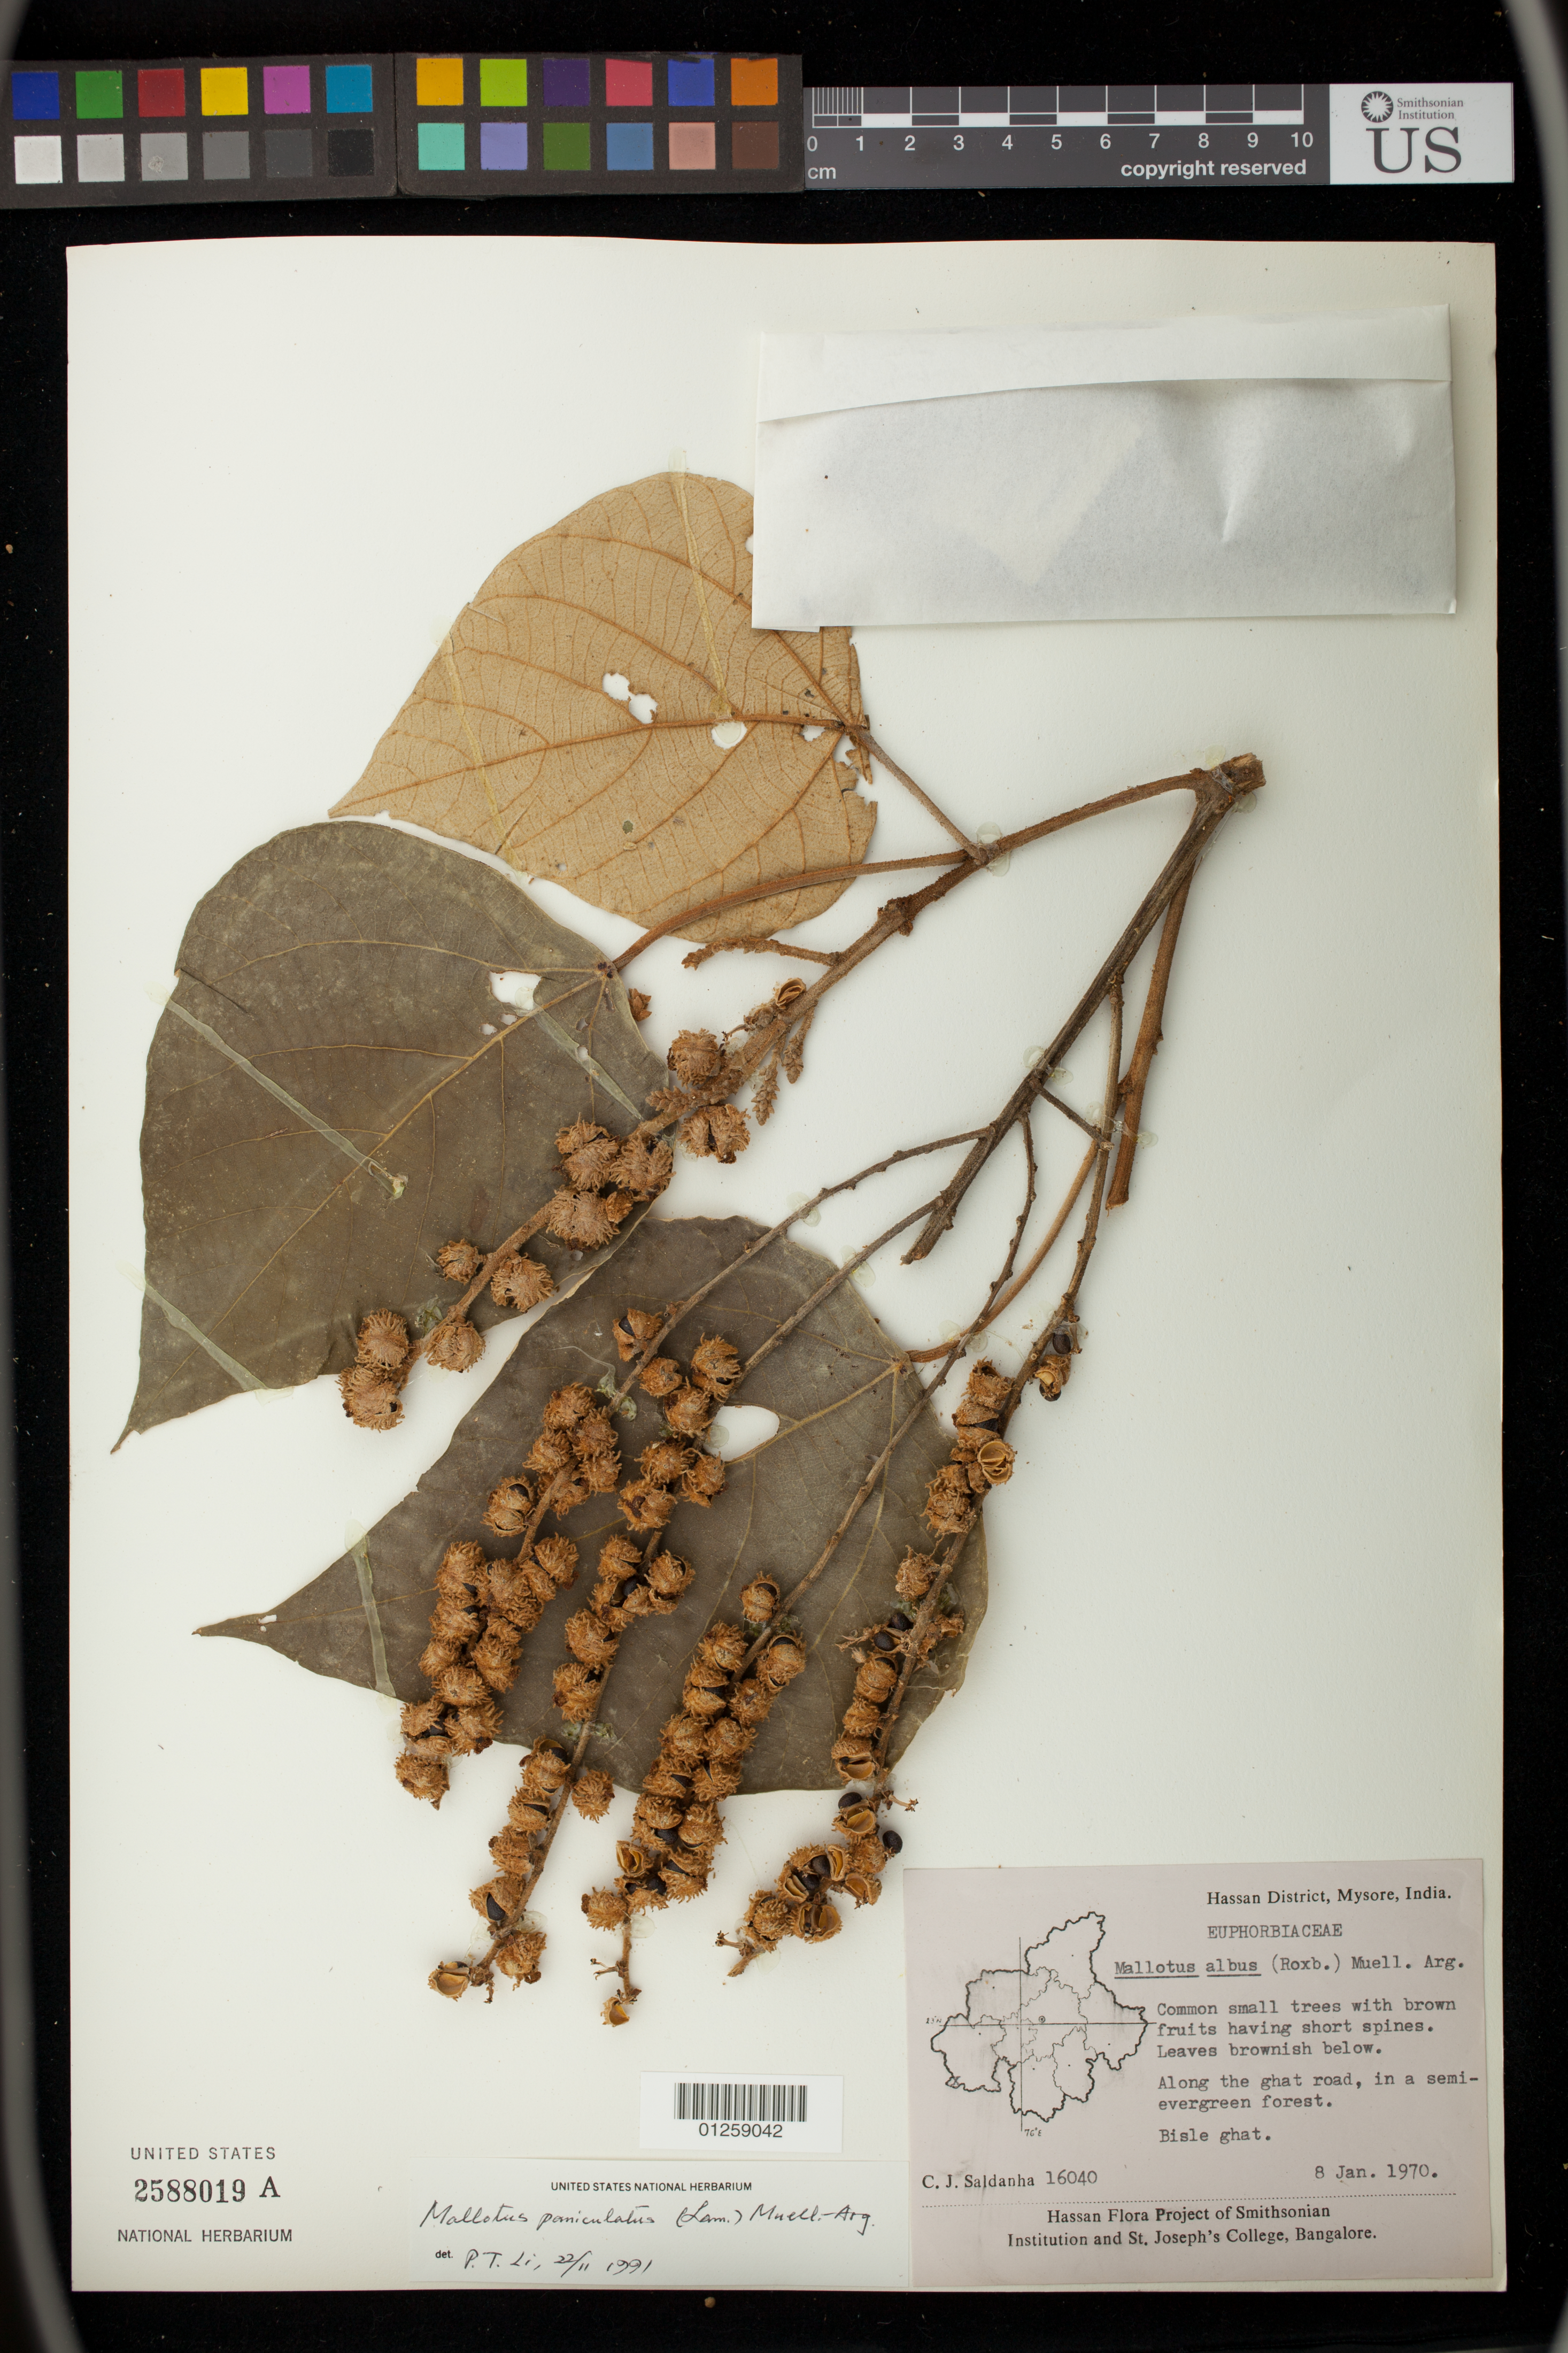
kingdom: Plantae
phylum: Tracheophyta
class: Magnoliopsida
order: Malpighiales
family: Euphorbiaceae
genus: Mallotus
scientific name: Mallotus paniculatus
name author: (Lam.) Müll. Arg.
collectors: C. J. Saldanha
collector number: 16040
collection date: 1970-01-08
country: India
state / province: Karnataka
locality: Along the ghat road, in a semi-evergreen forest. Bisle ghat. Hassan District, Mysore.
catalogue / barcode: US 2588019A